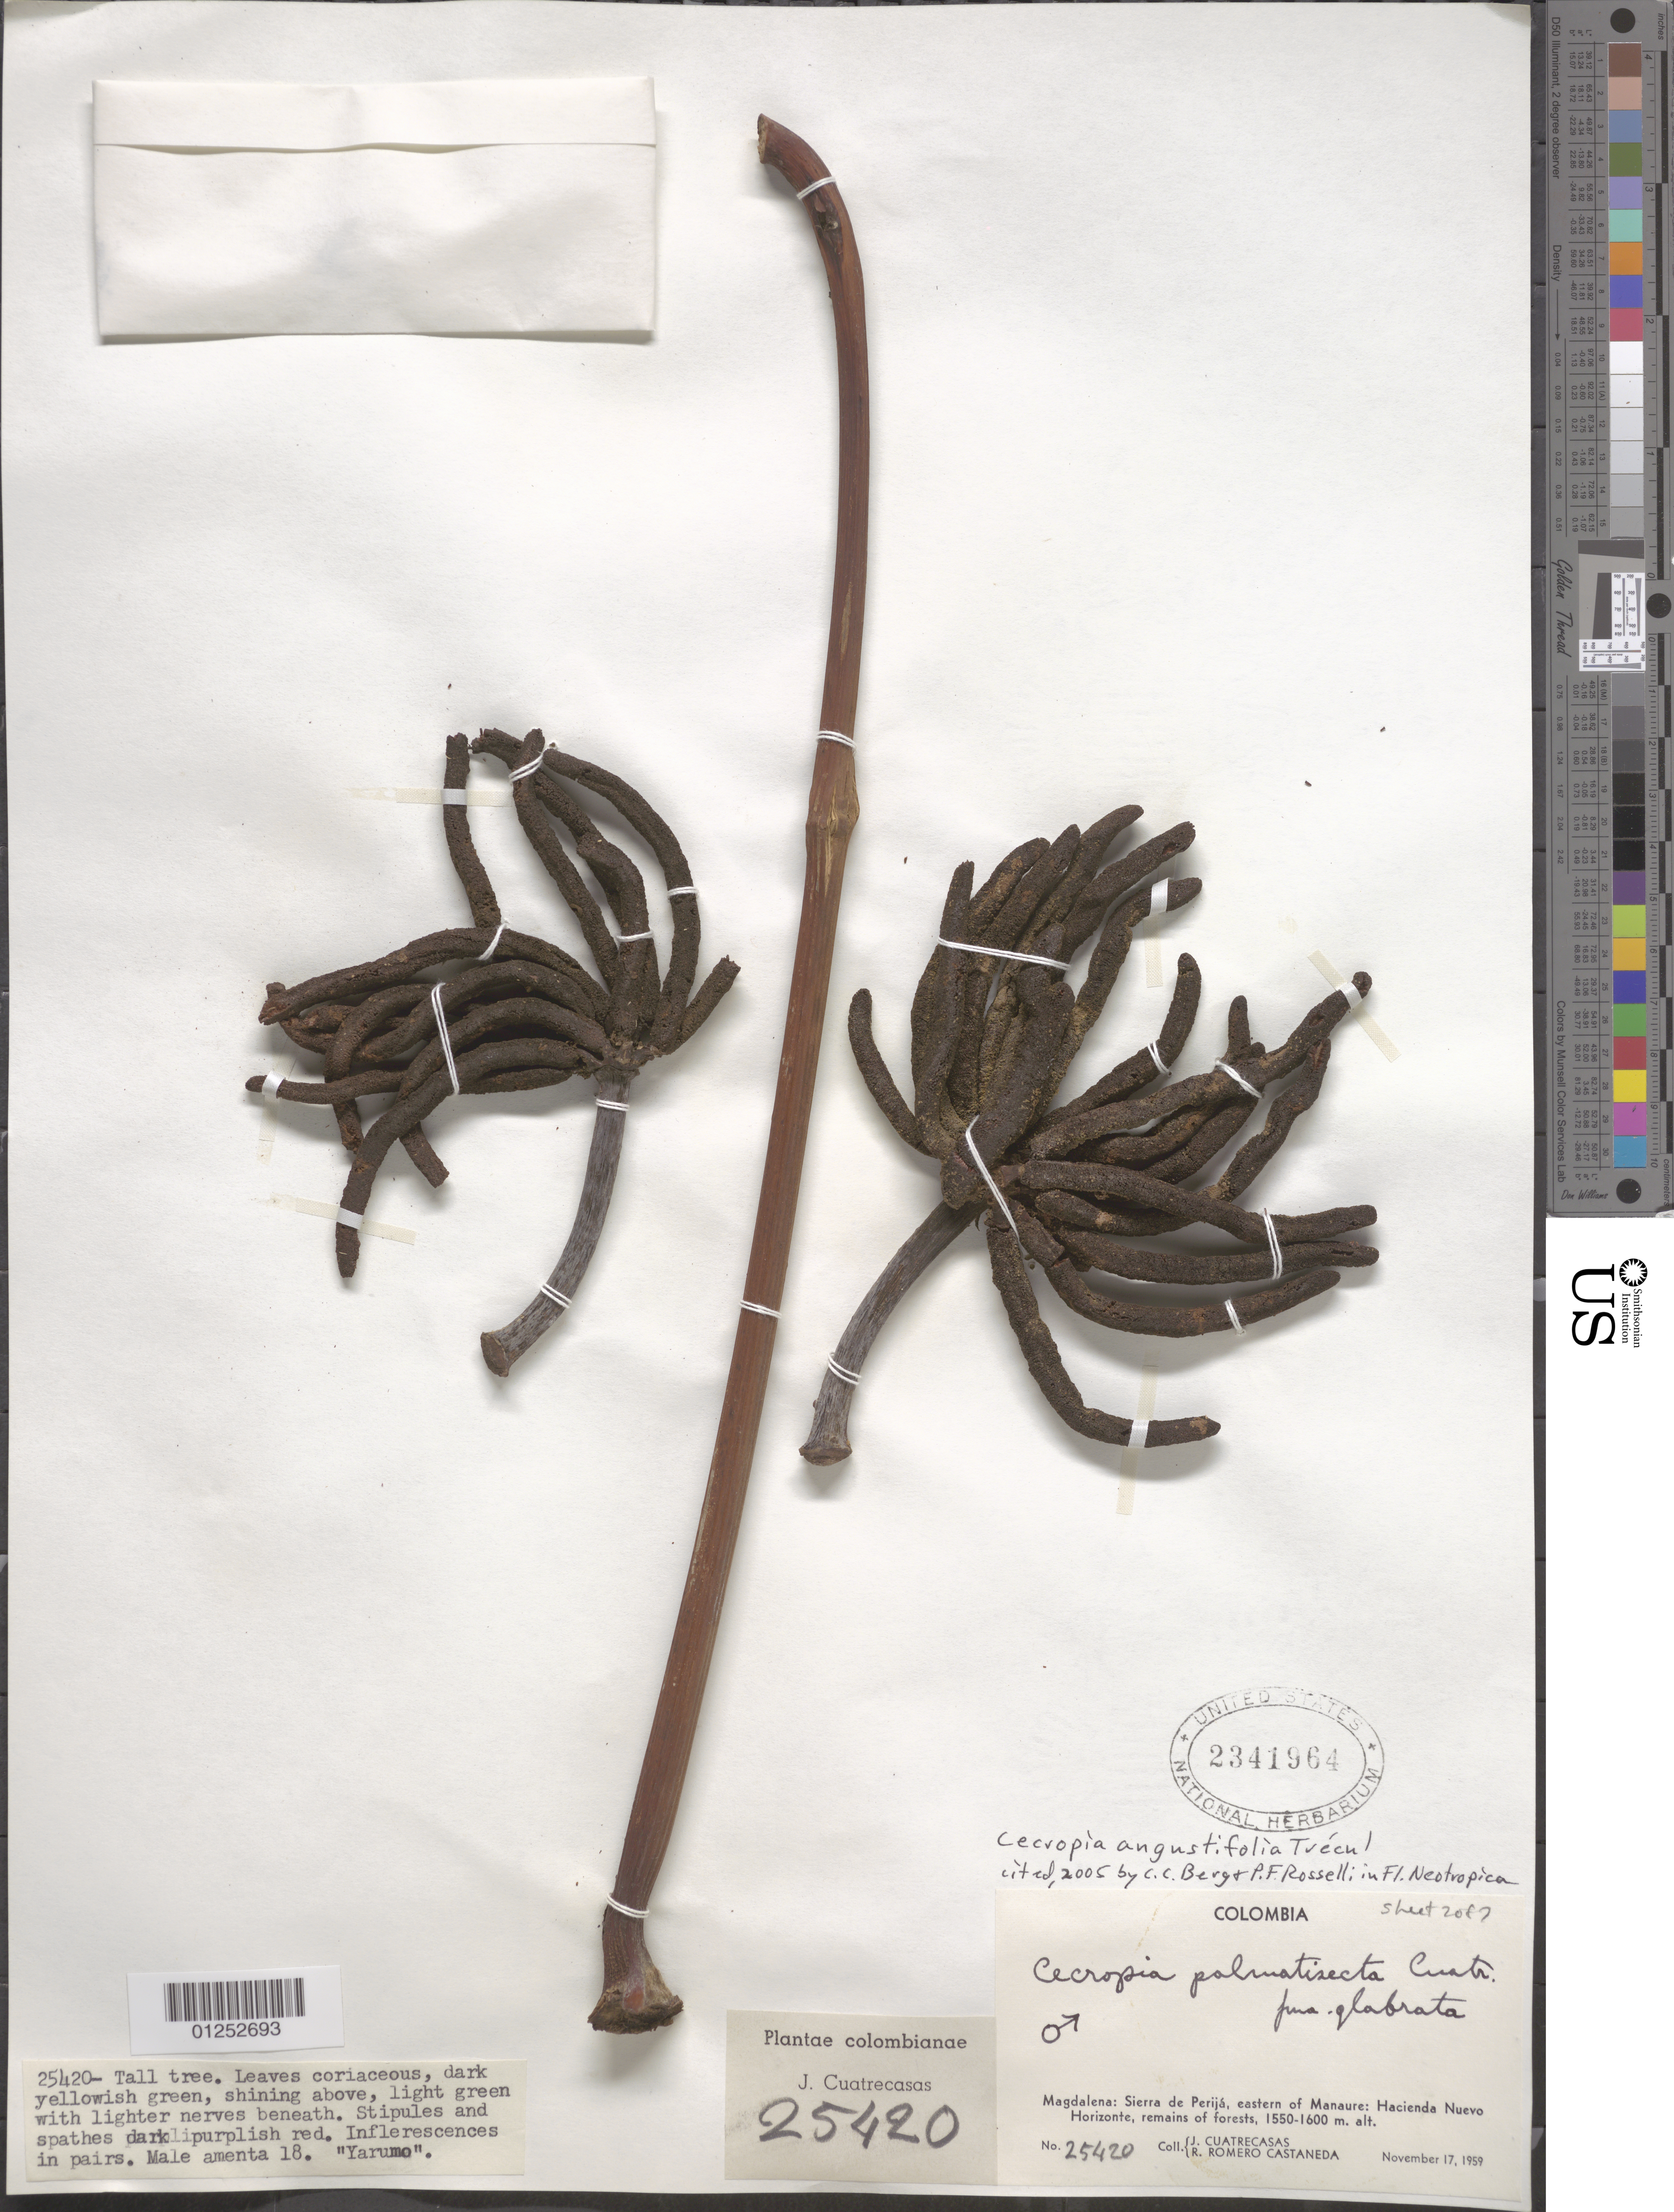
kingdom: Plantae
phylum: Tracheophyta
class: Magnoliopsida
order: Rosales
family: Urticaceae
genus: Cecropia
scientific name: Cecropia angustifolia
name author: Trécul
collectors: J. Cuatrecasas & R. Romero Castañeda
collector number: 25420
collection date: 1959-11-17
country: Colombia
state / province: Magdalena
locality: Sierra de Perijá, eastern of Manaure: Hacienda Nuevo Horizonte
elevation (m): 1550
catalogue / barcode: US 2341964